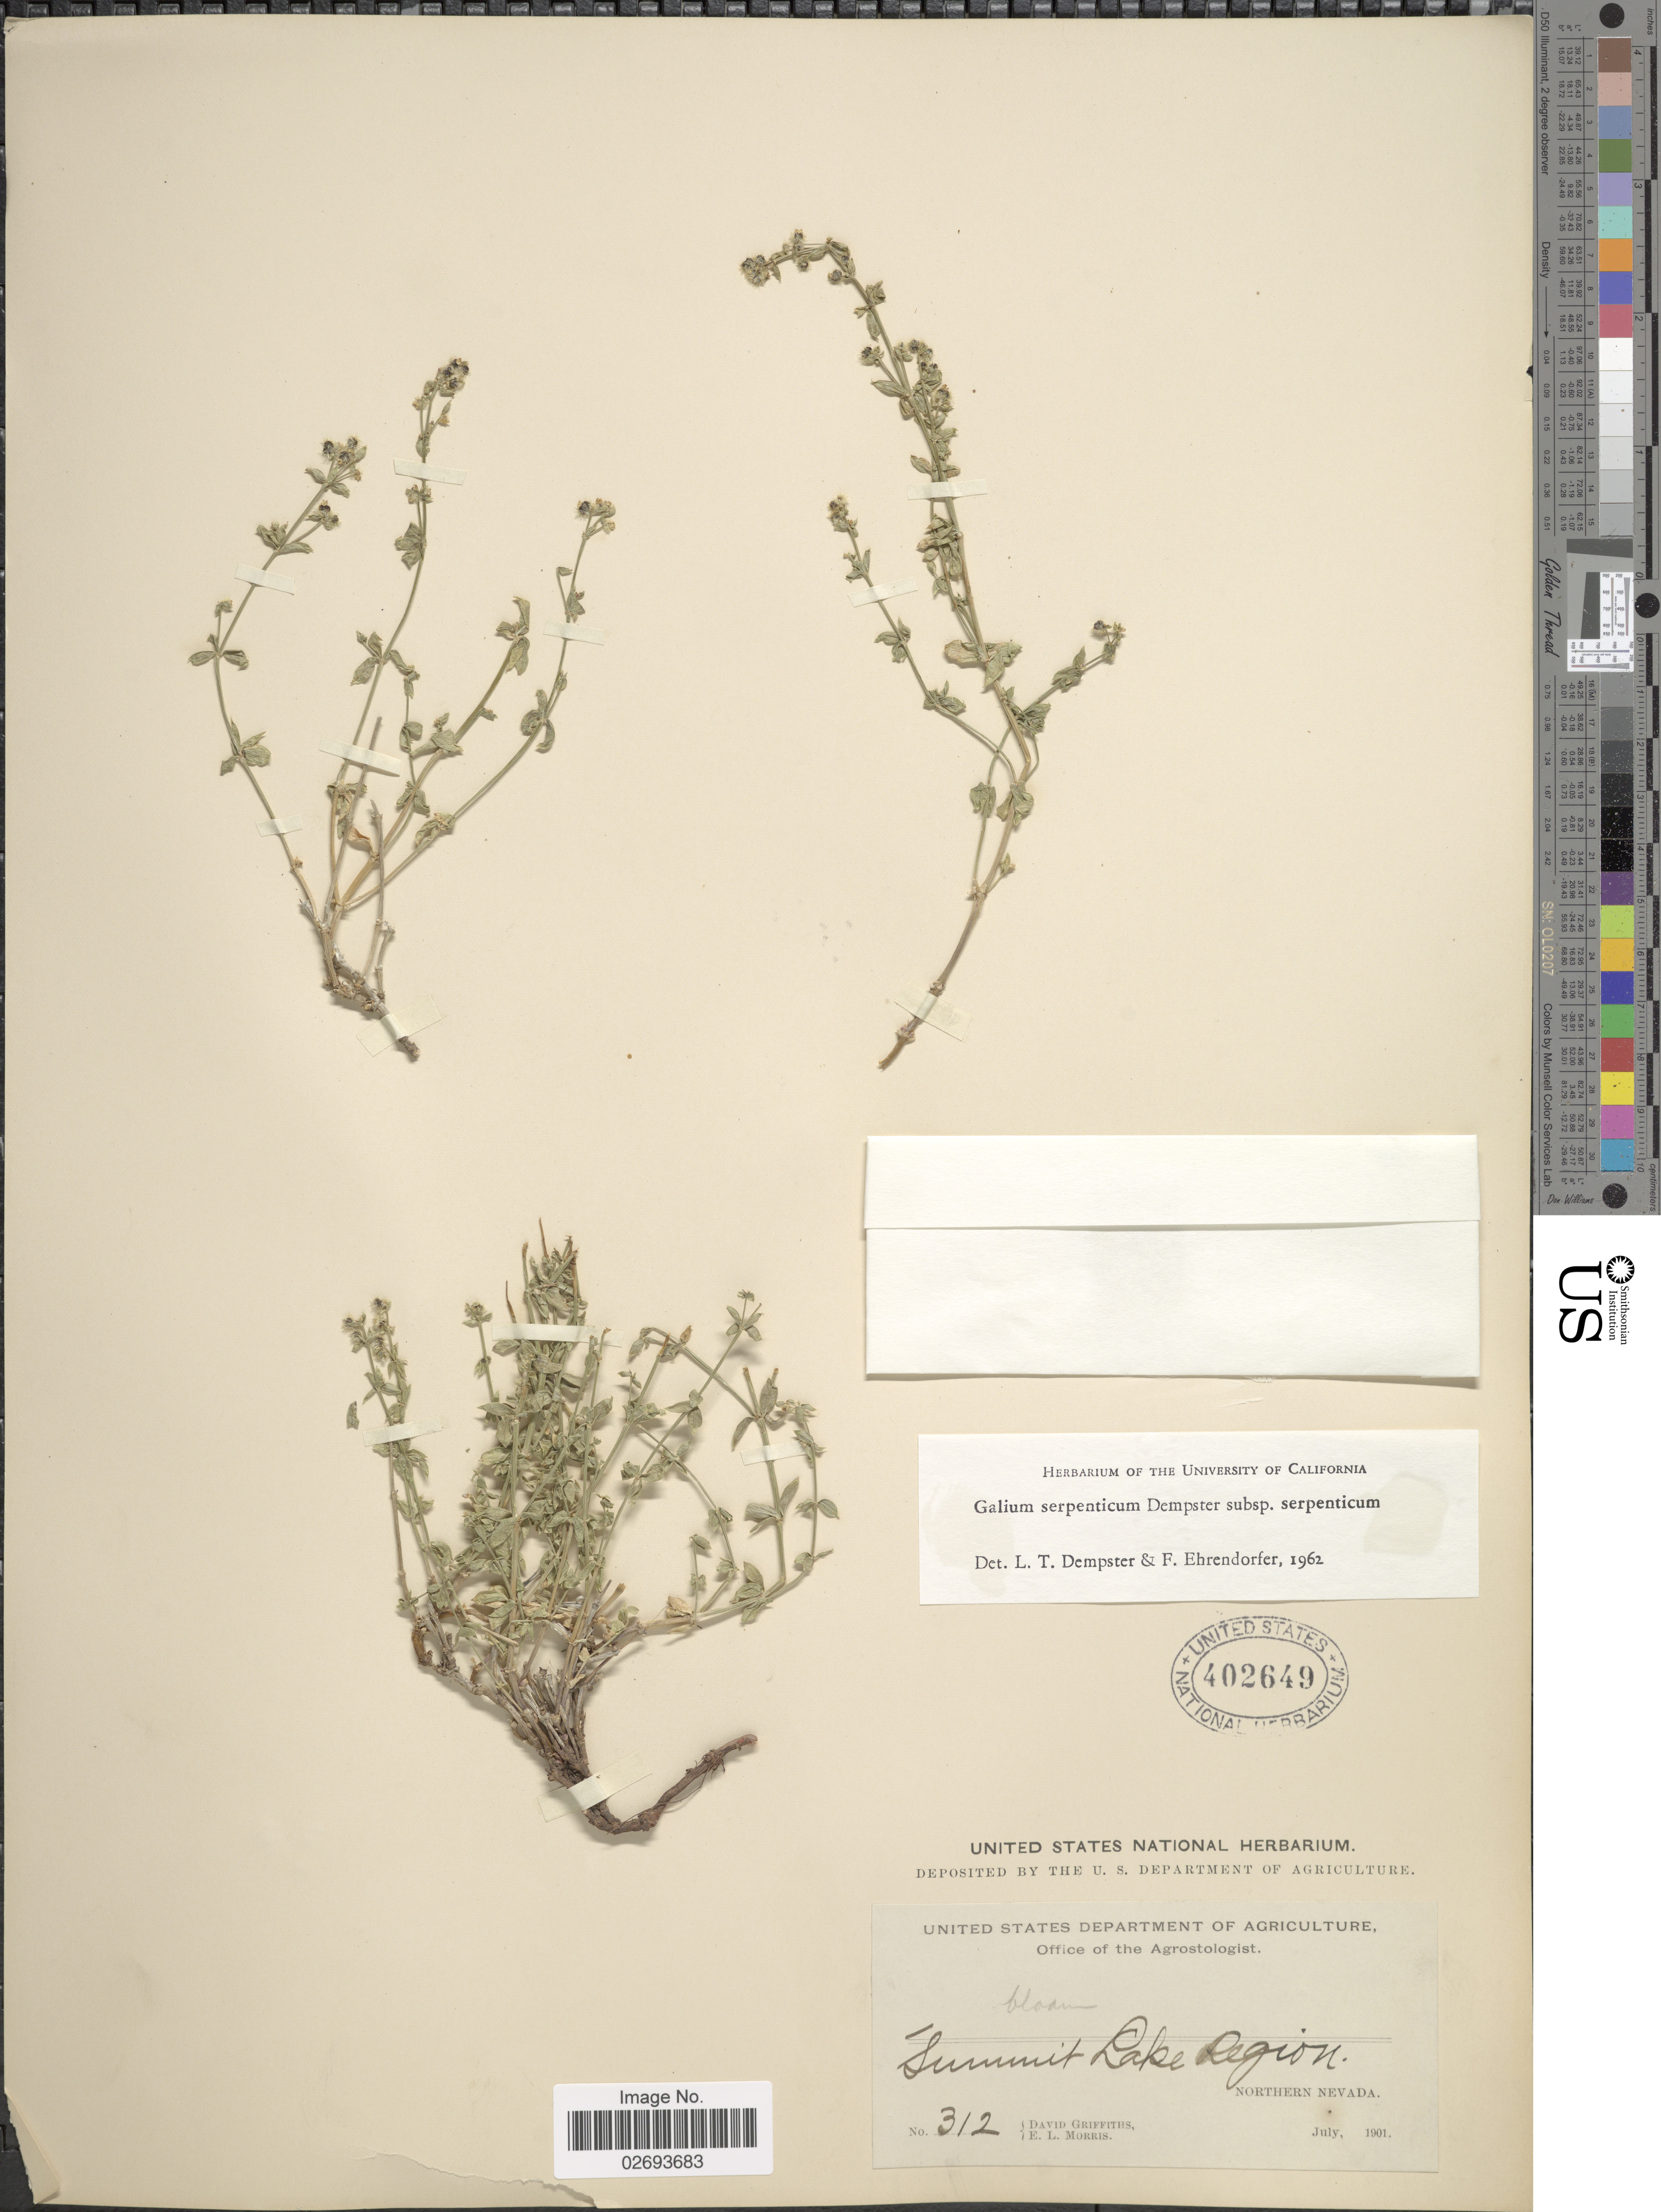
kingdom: Plantae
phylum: Tracheophyta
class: Magnoliopsida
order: Gentianales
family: Rubiaceae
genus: Galium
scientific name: Galium serpenticum subsp. serpenticum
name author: Dempster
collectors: D. Griffiths & E. Morris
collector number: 312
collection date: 1901-07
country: United States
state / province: Nevada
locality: Summit Lake Region, Northern Nevada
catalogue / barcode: US 402649